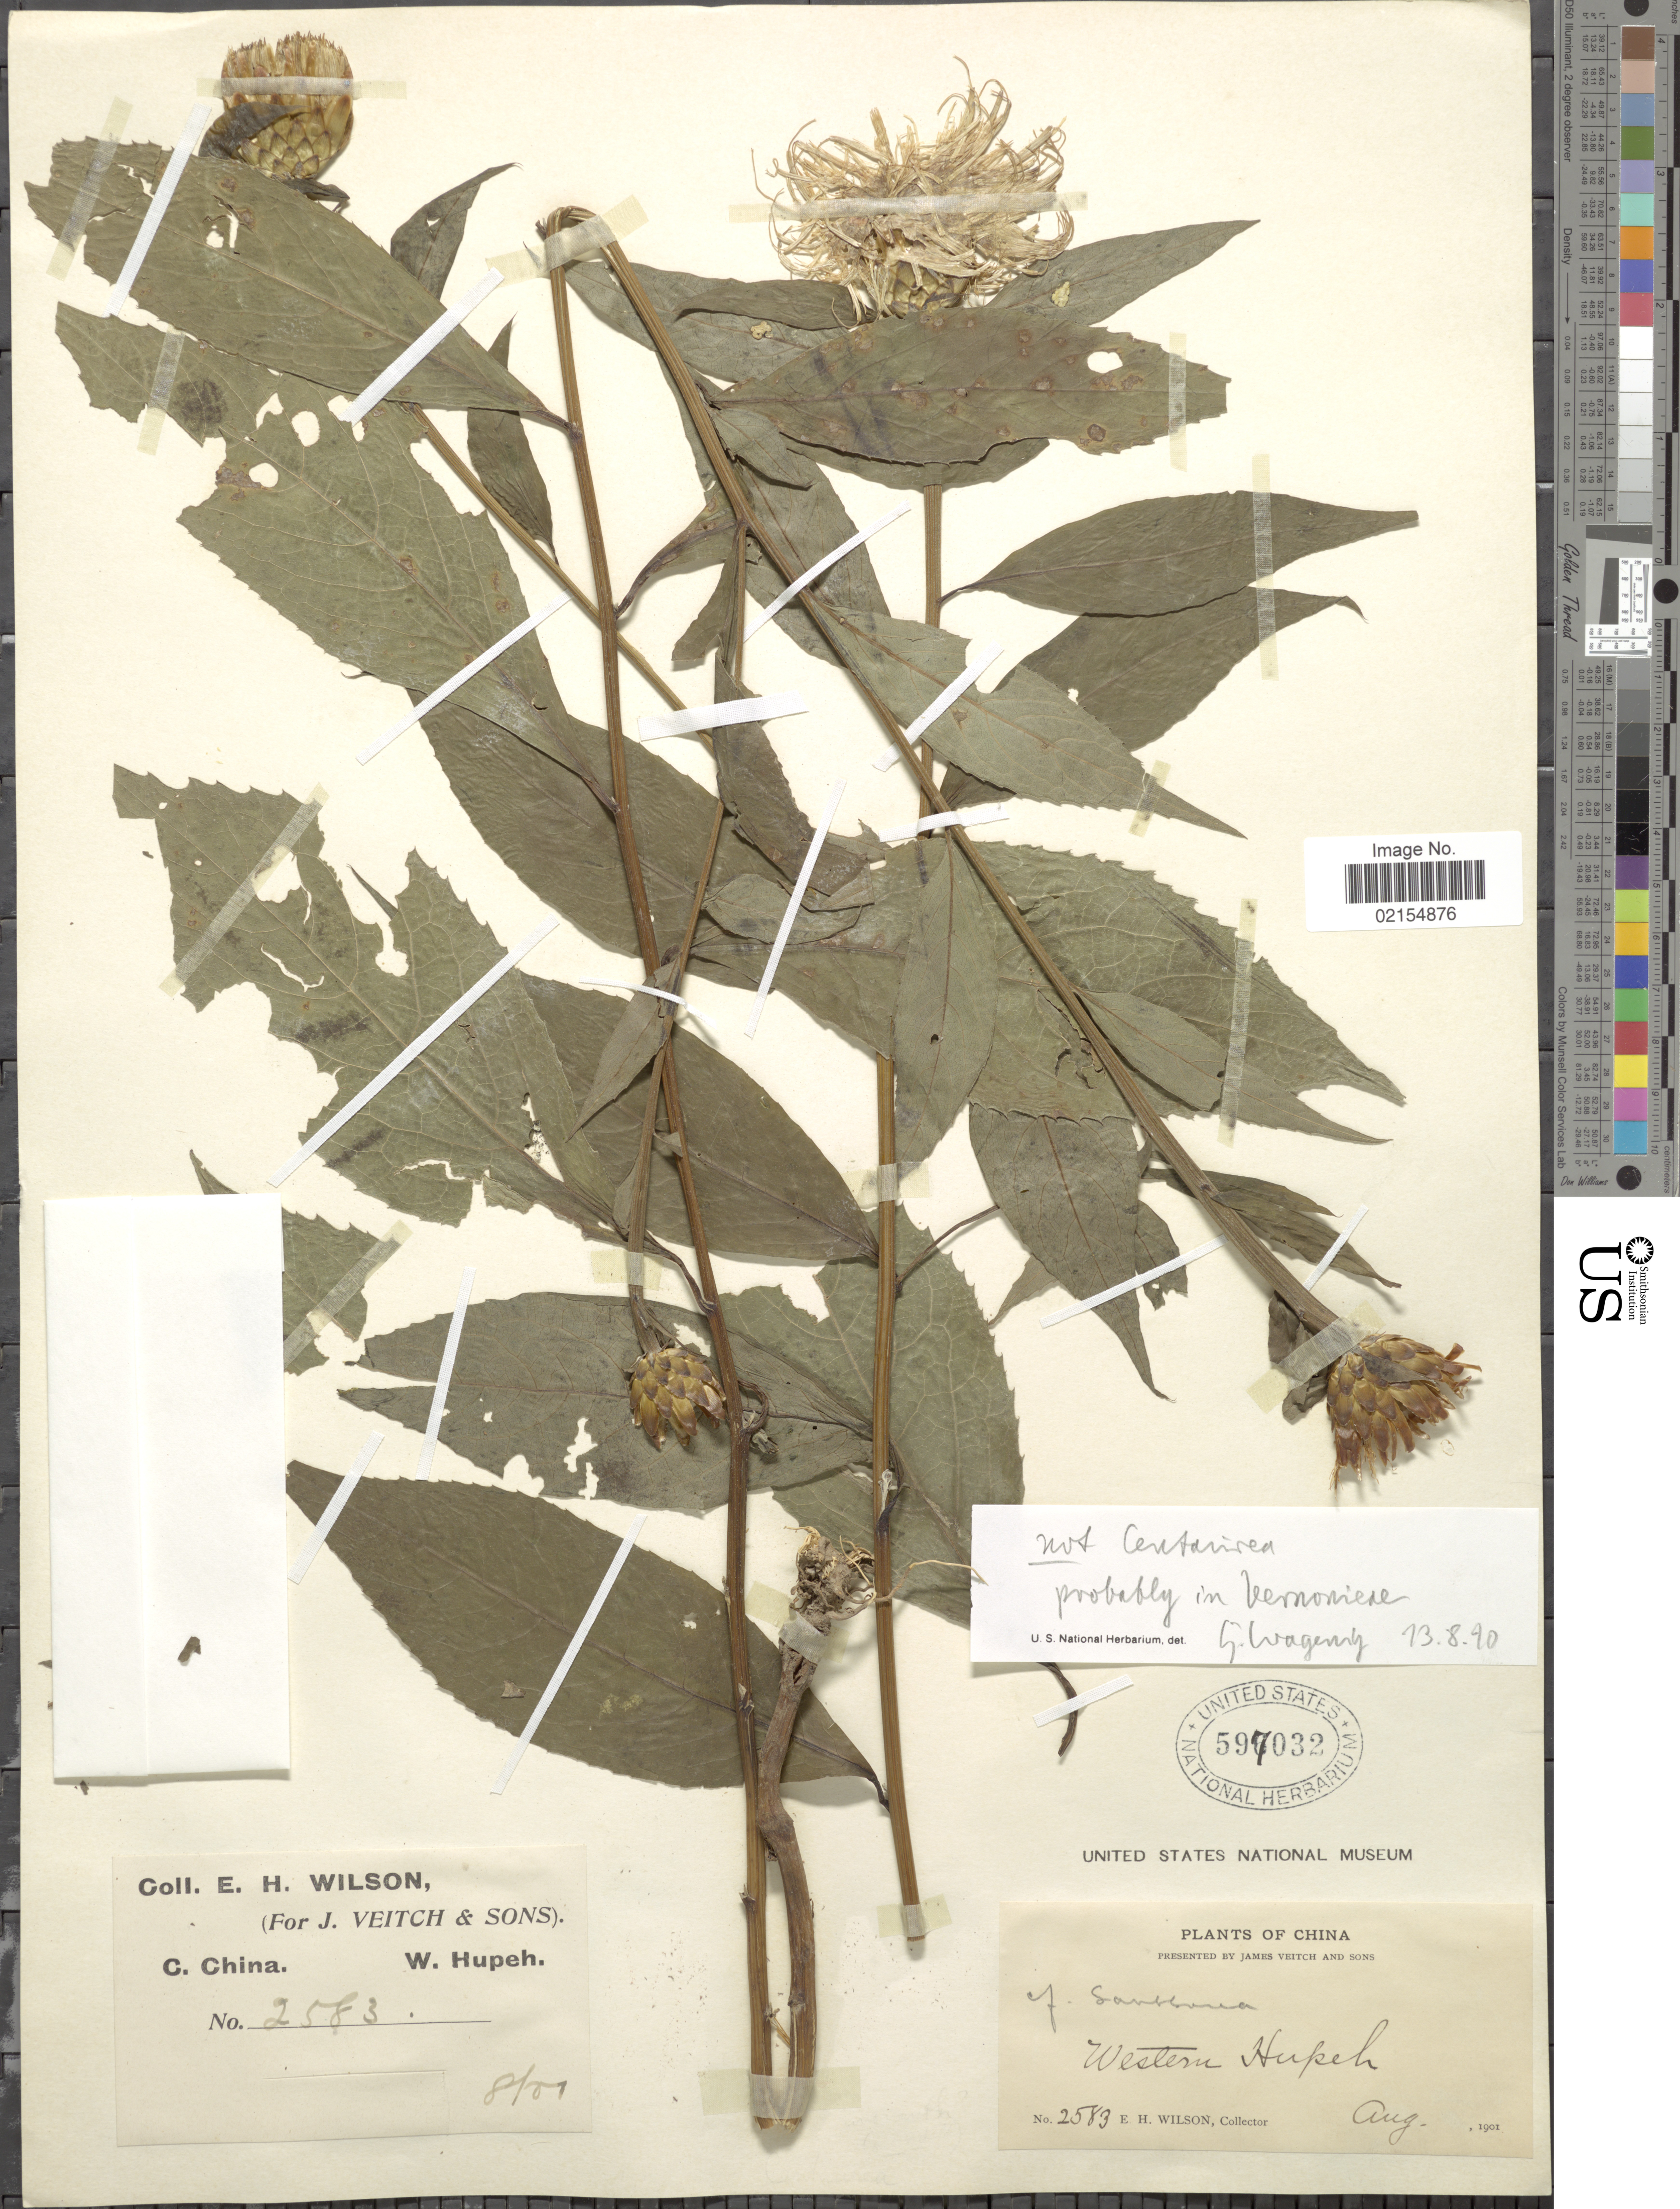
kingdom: Plantae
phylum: Tracheophyta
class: Magnoliopsida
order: Asterales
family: Asteraceae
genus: Saussurea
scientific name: Saussurea chinensis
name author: (Maxim.) Lipsch.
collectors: E. Wilson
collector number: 2583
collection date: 1901-08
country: China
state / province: Hubei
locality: Western Hupeh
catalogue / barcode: US 597032